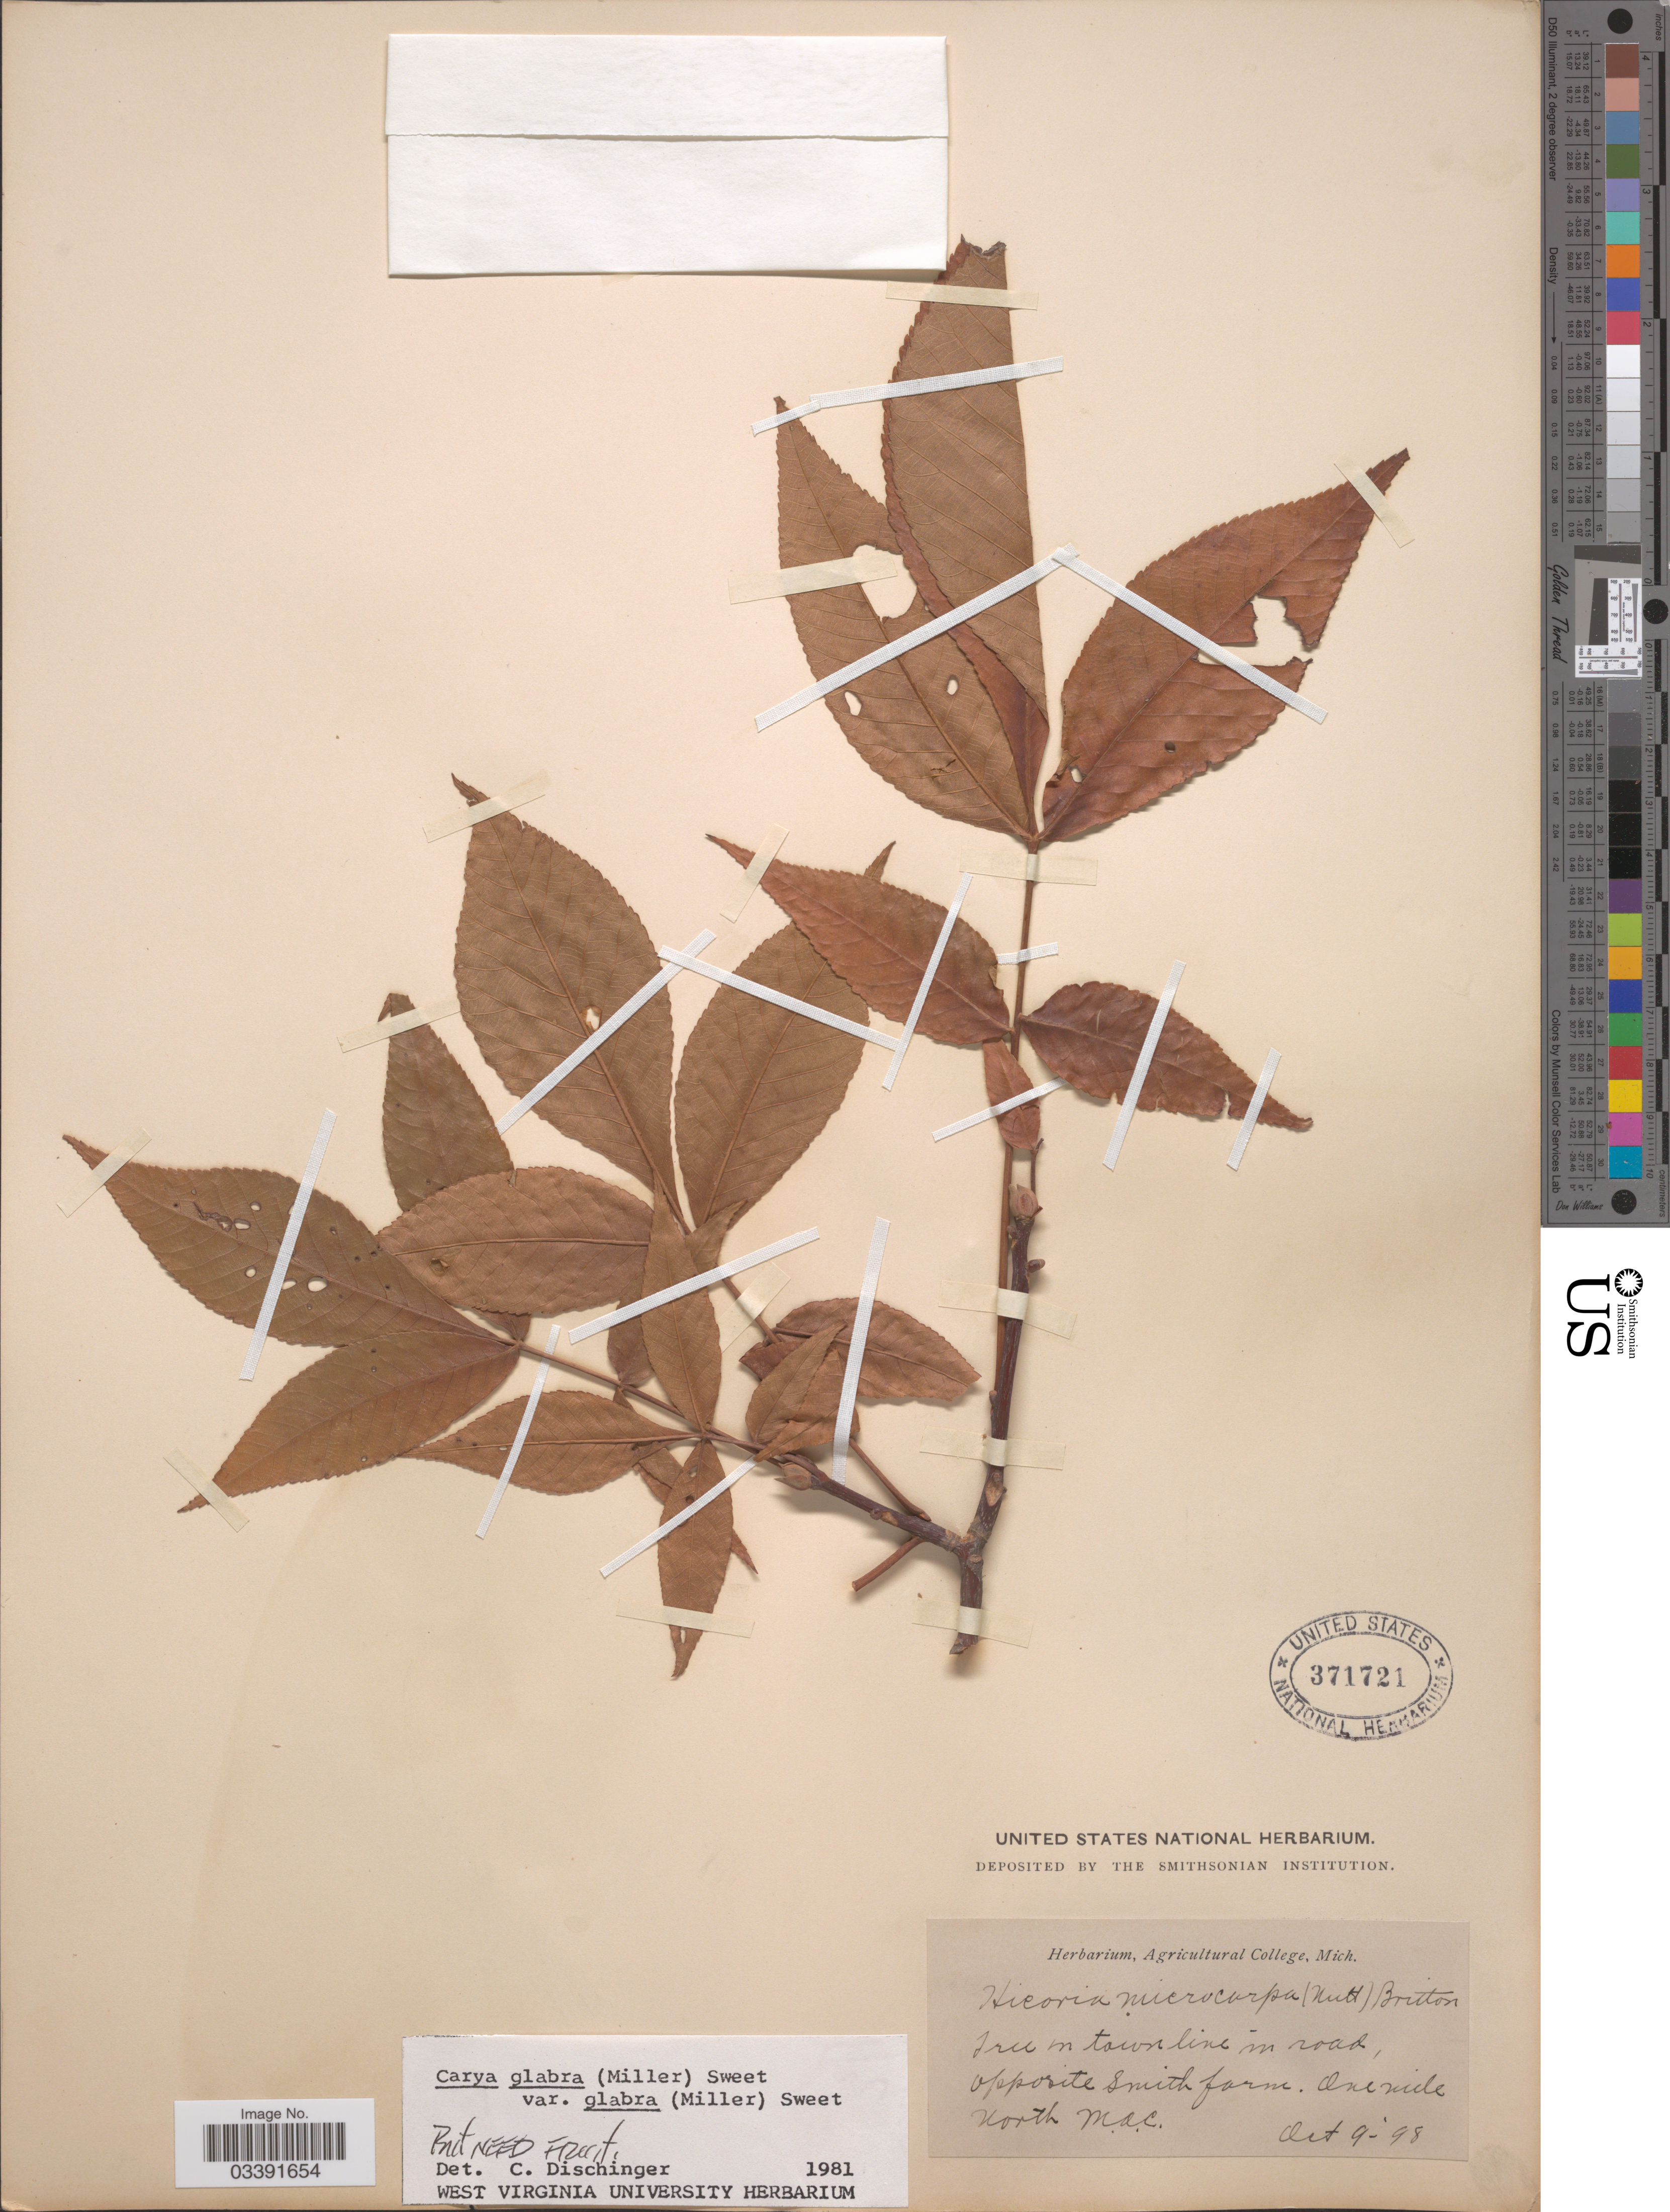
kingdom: Plantae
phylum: Tracheophyta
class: Magnoliopsida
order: Fagales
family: Juglandaceae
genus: Carya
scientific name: Carya glabra var. glabra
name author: (Mill.) Sweet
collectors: ex herb. Agricultural College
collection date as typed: Transcribed d/m/y: 9/10/98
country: United States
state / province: Michigan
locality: Opposite Smith farm. One mile north M.A.C.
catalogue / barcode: US 371721